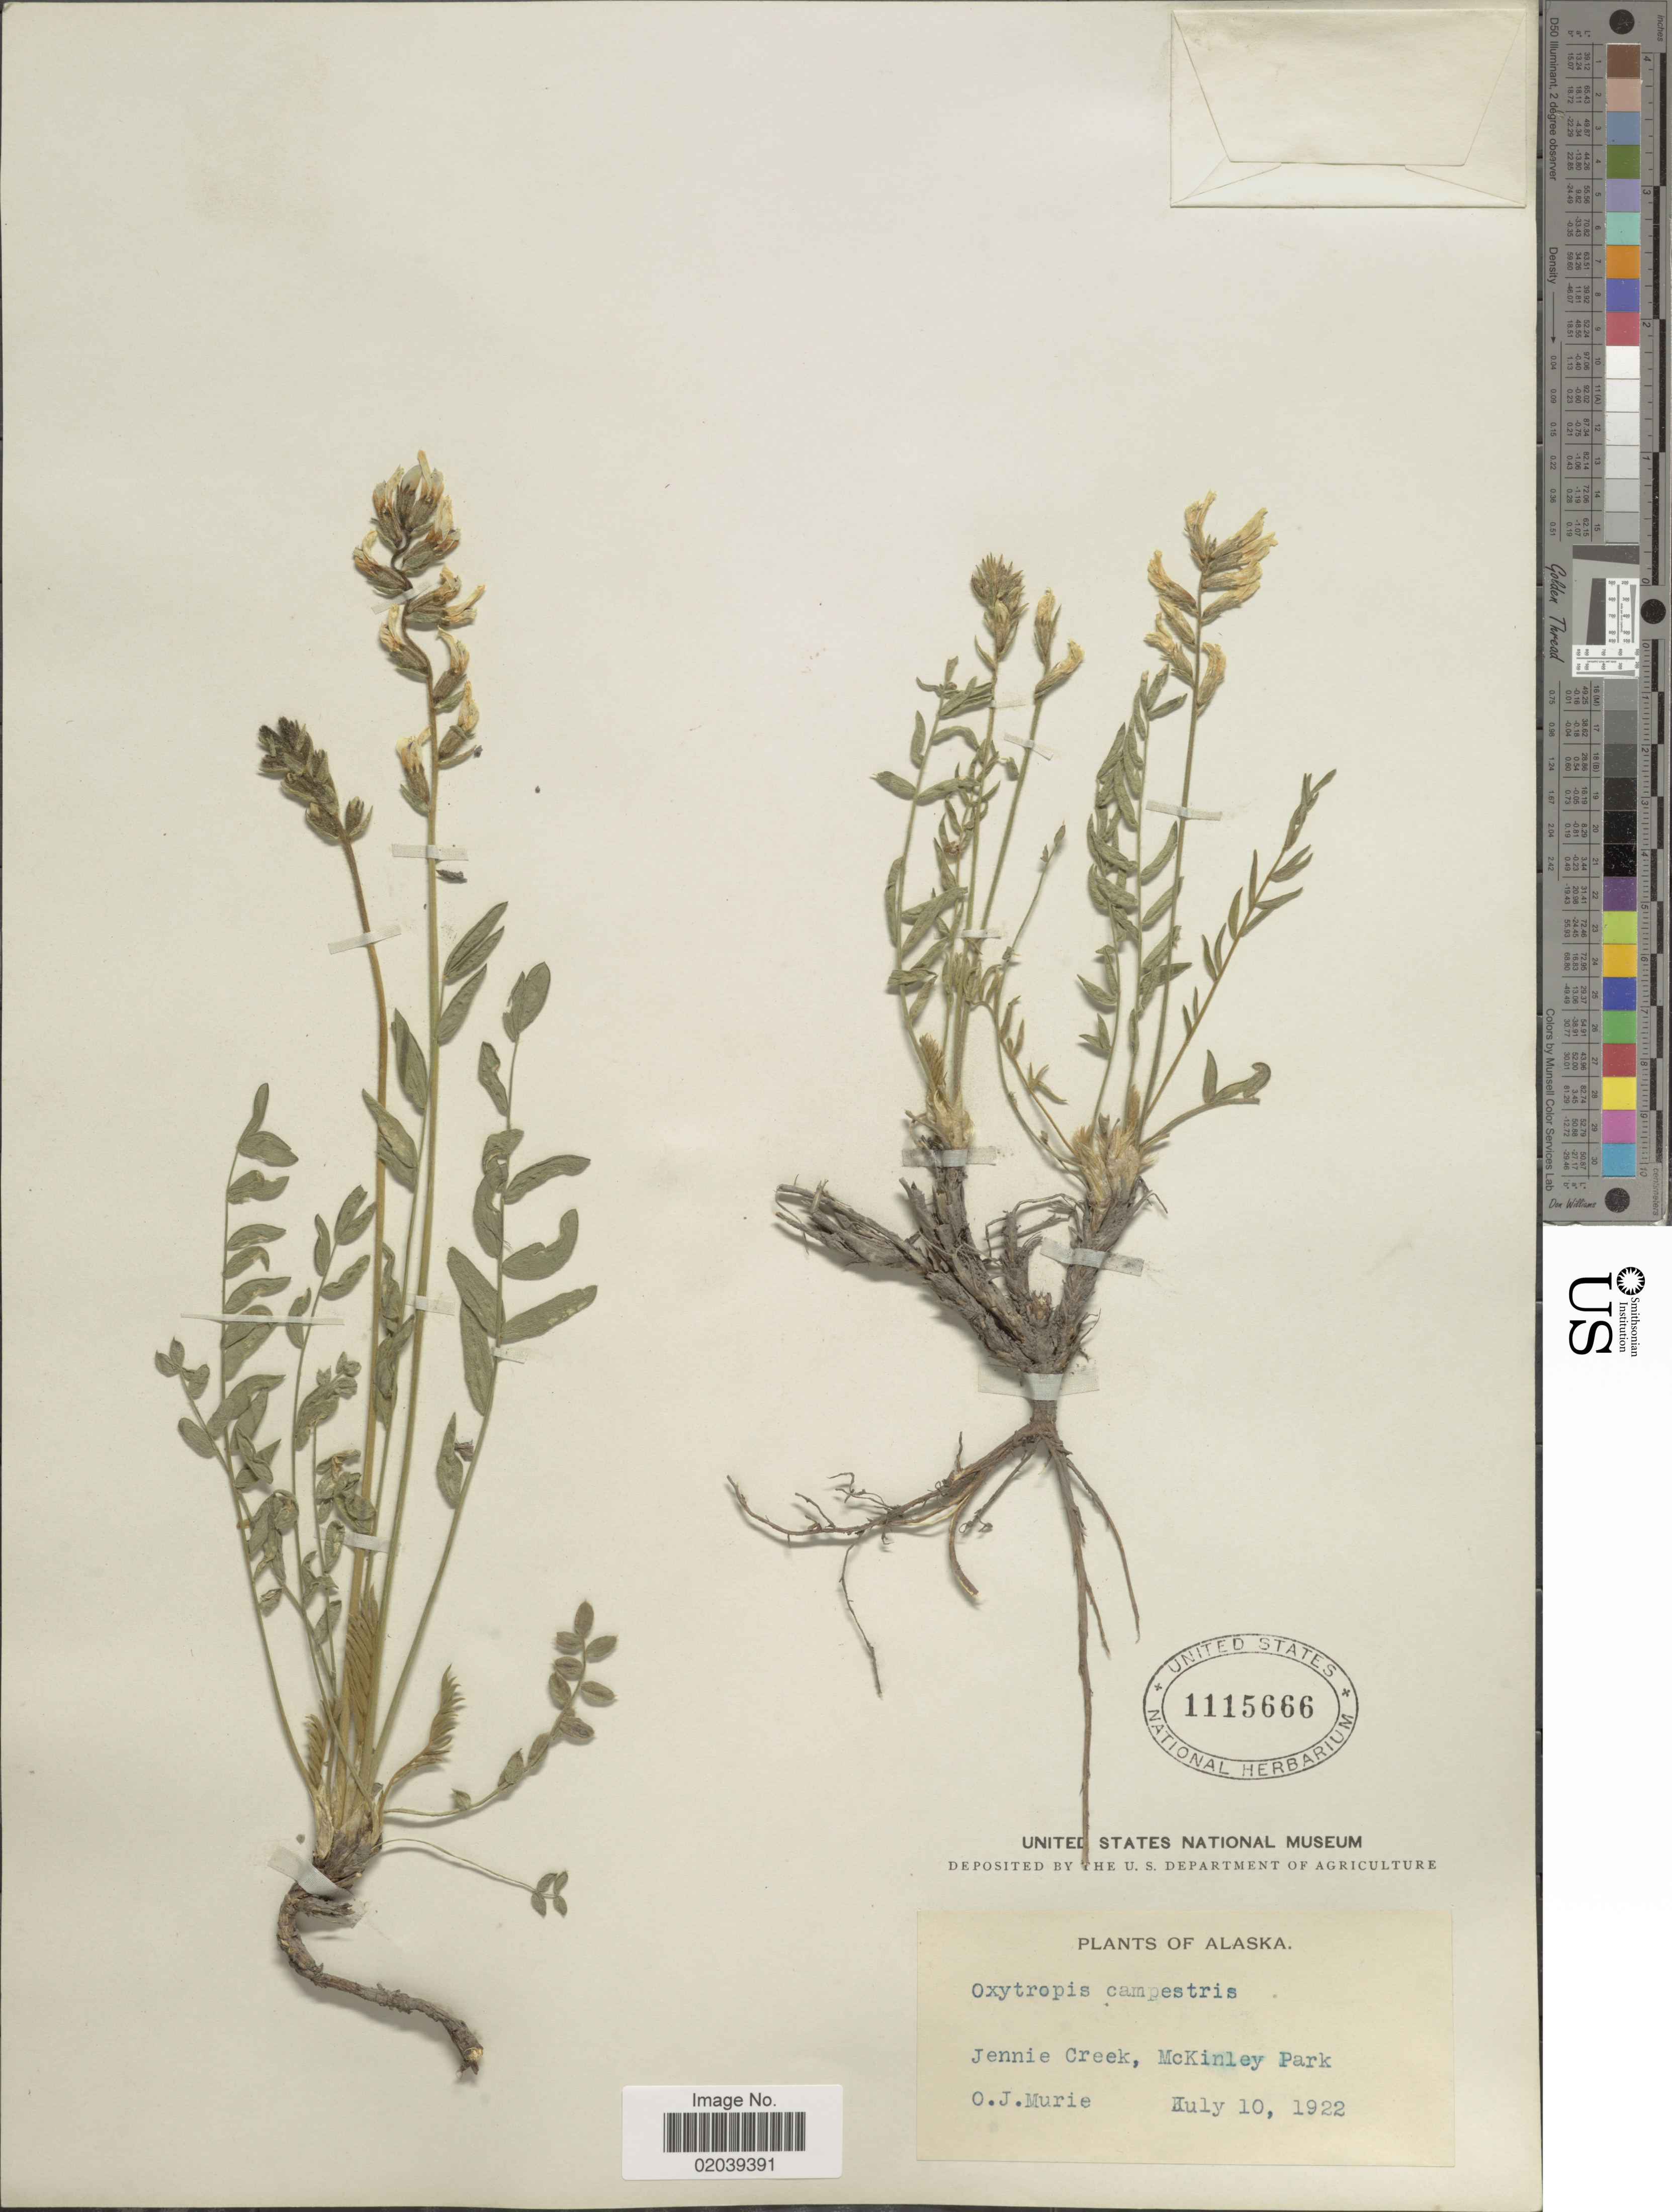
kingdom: Plantae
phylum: Tracheophyta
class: Magnoliopsida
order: Fabales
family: Fabaceae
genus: Oxytropis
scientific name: Oxytropis campestris var. gracilis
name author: (A. Nelson) Barneby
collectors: O. Murie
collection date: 1922-07-10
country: United States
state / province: Alaska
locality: Jennie Creek, McKinley Park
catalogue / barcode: US 1115666